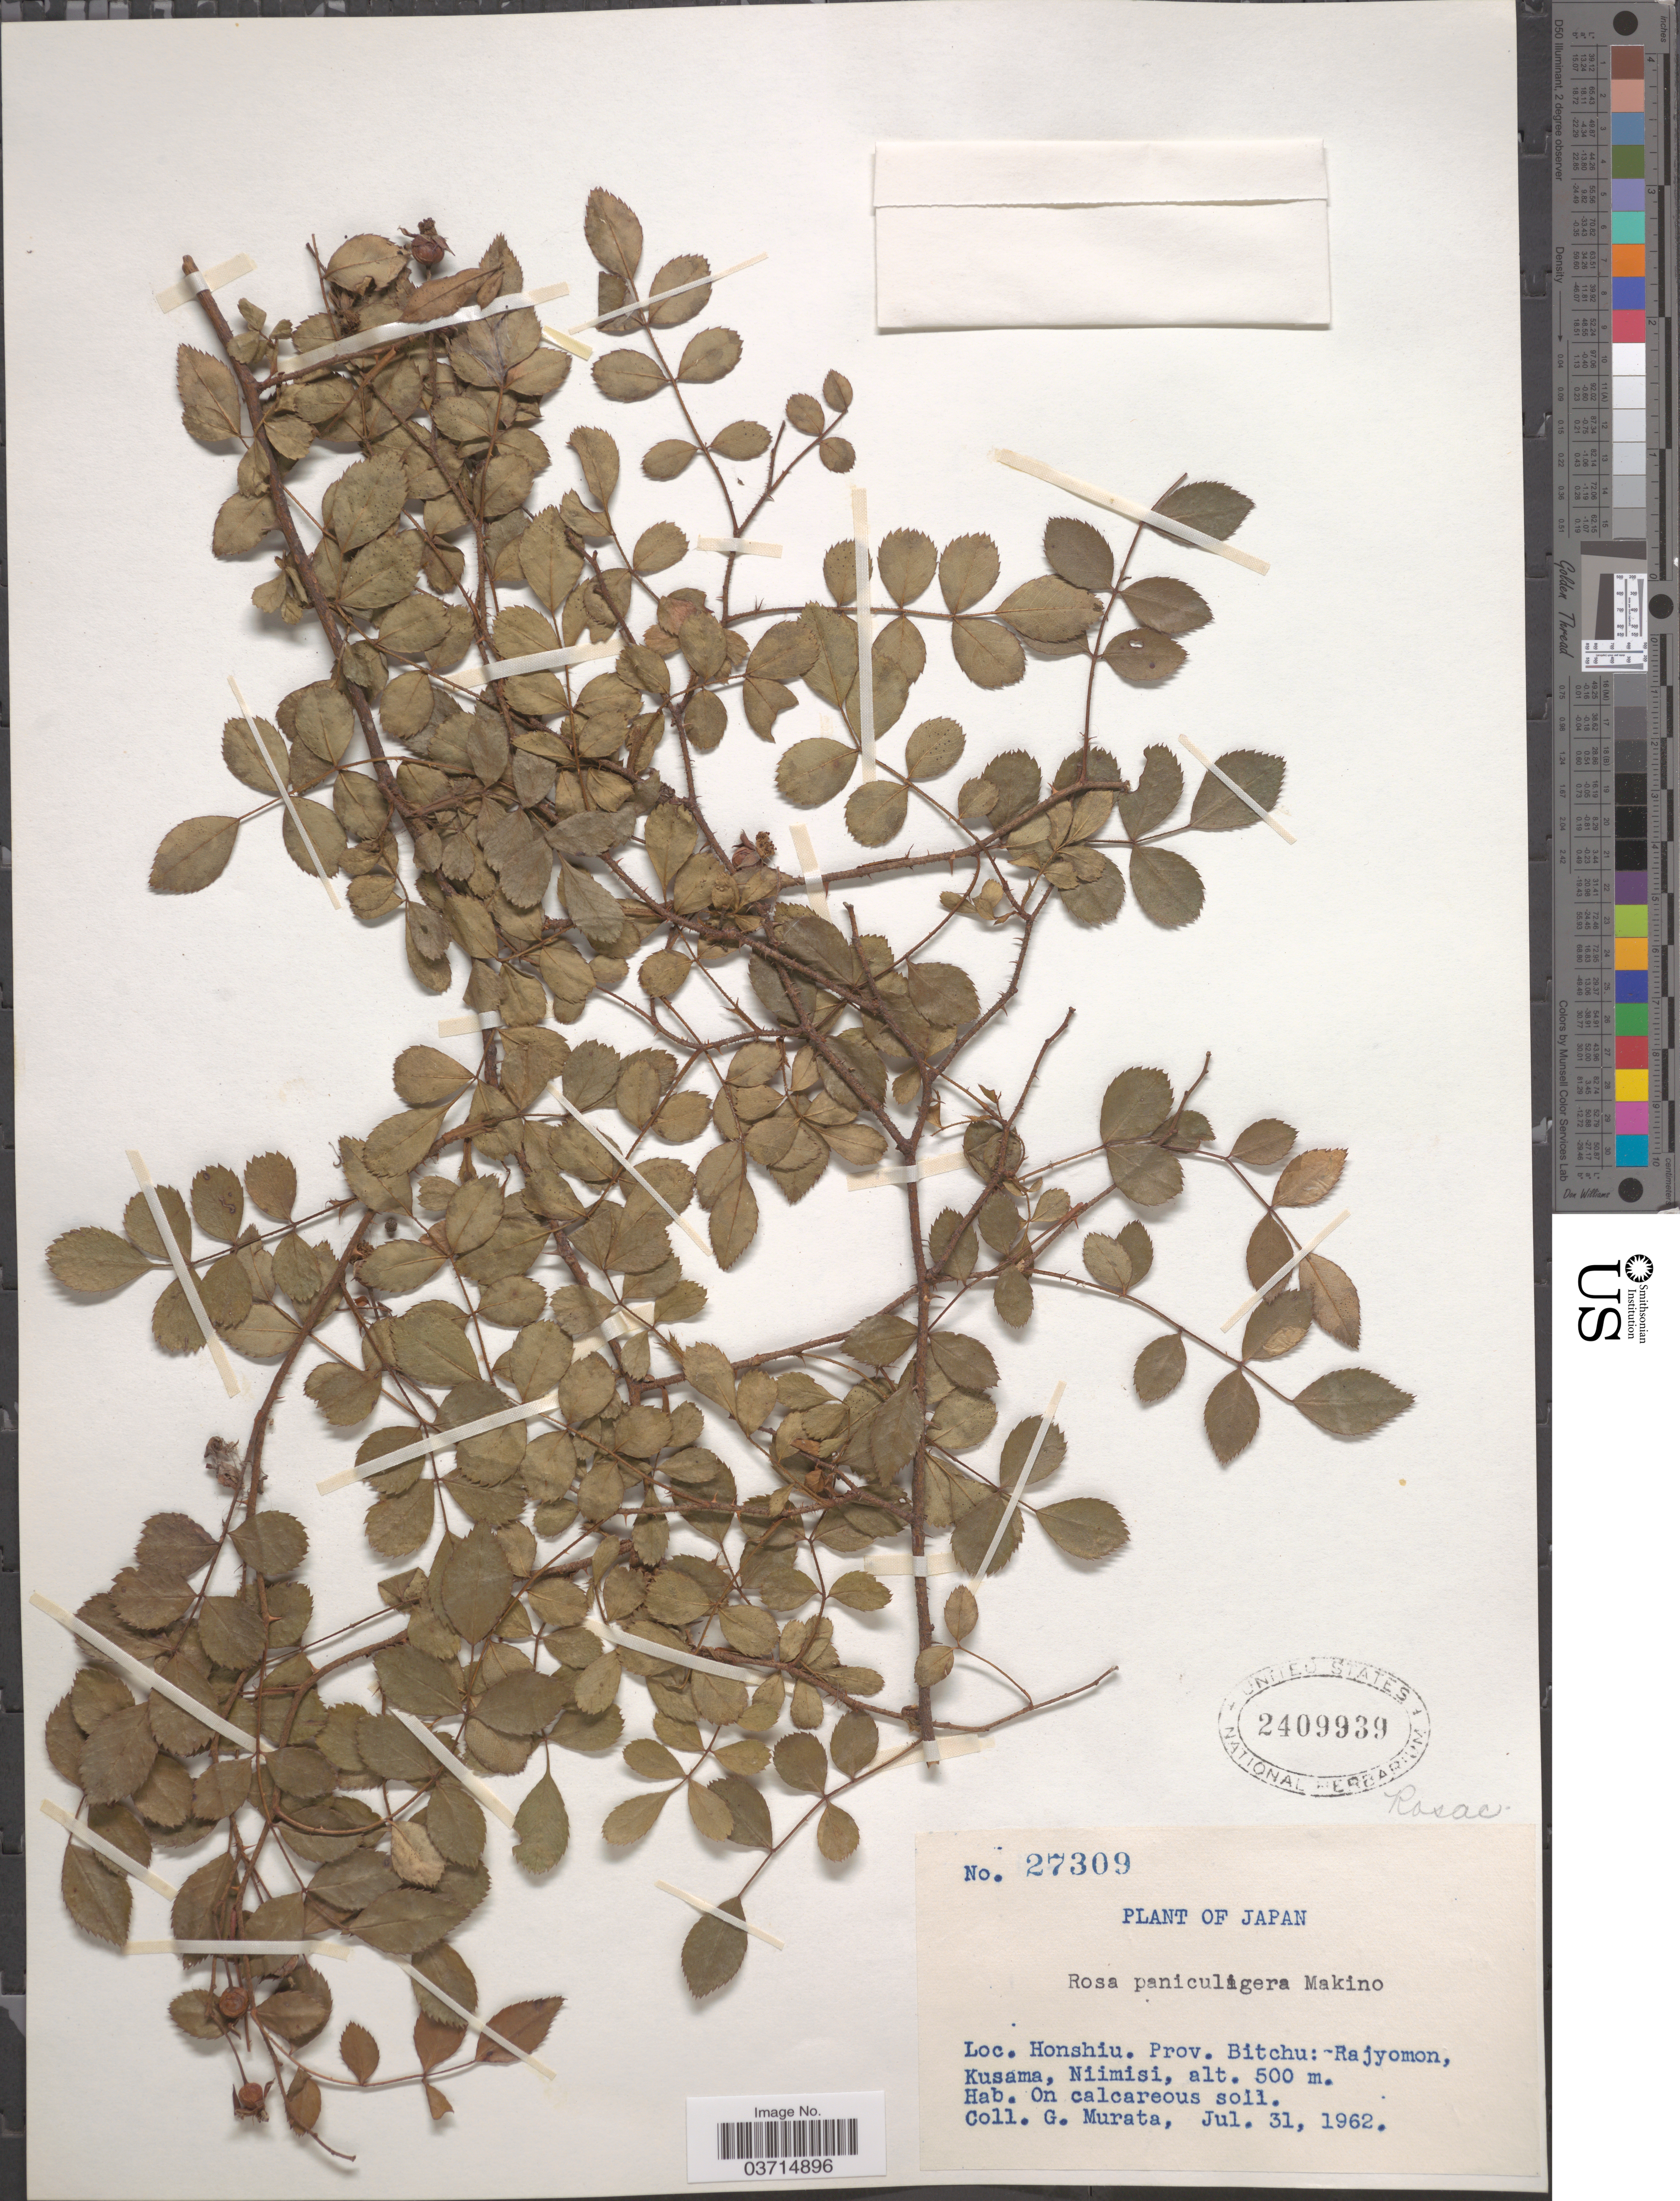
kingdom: Plantae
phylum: Tracheophyta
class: Magnoliopsida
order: Rosales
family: Rosaceae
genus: Rosa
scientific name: Rosa sp.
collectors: G. Murata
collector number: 27309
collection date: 1962-07-31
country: Japan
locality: Honshiu. Prov. Bitchu: - Rajyomon, Kusama, Niimisi.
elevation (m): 500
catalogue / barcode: US 2409939